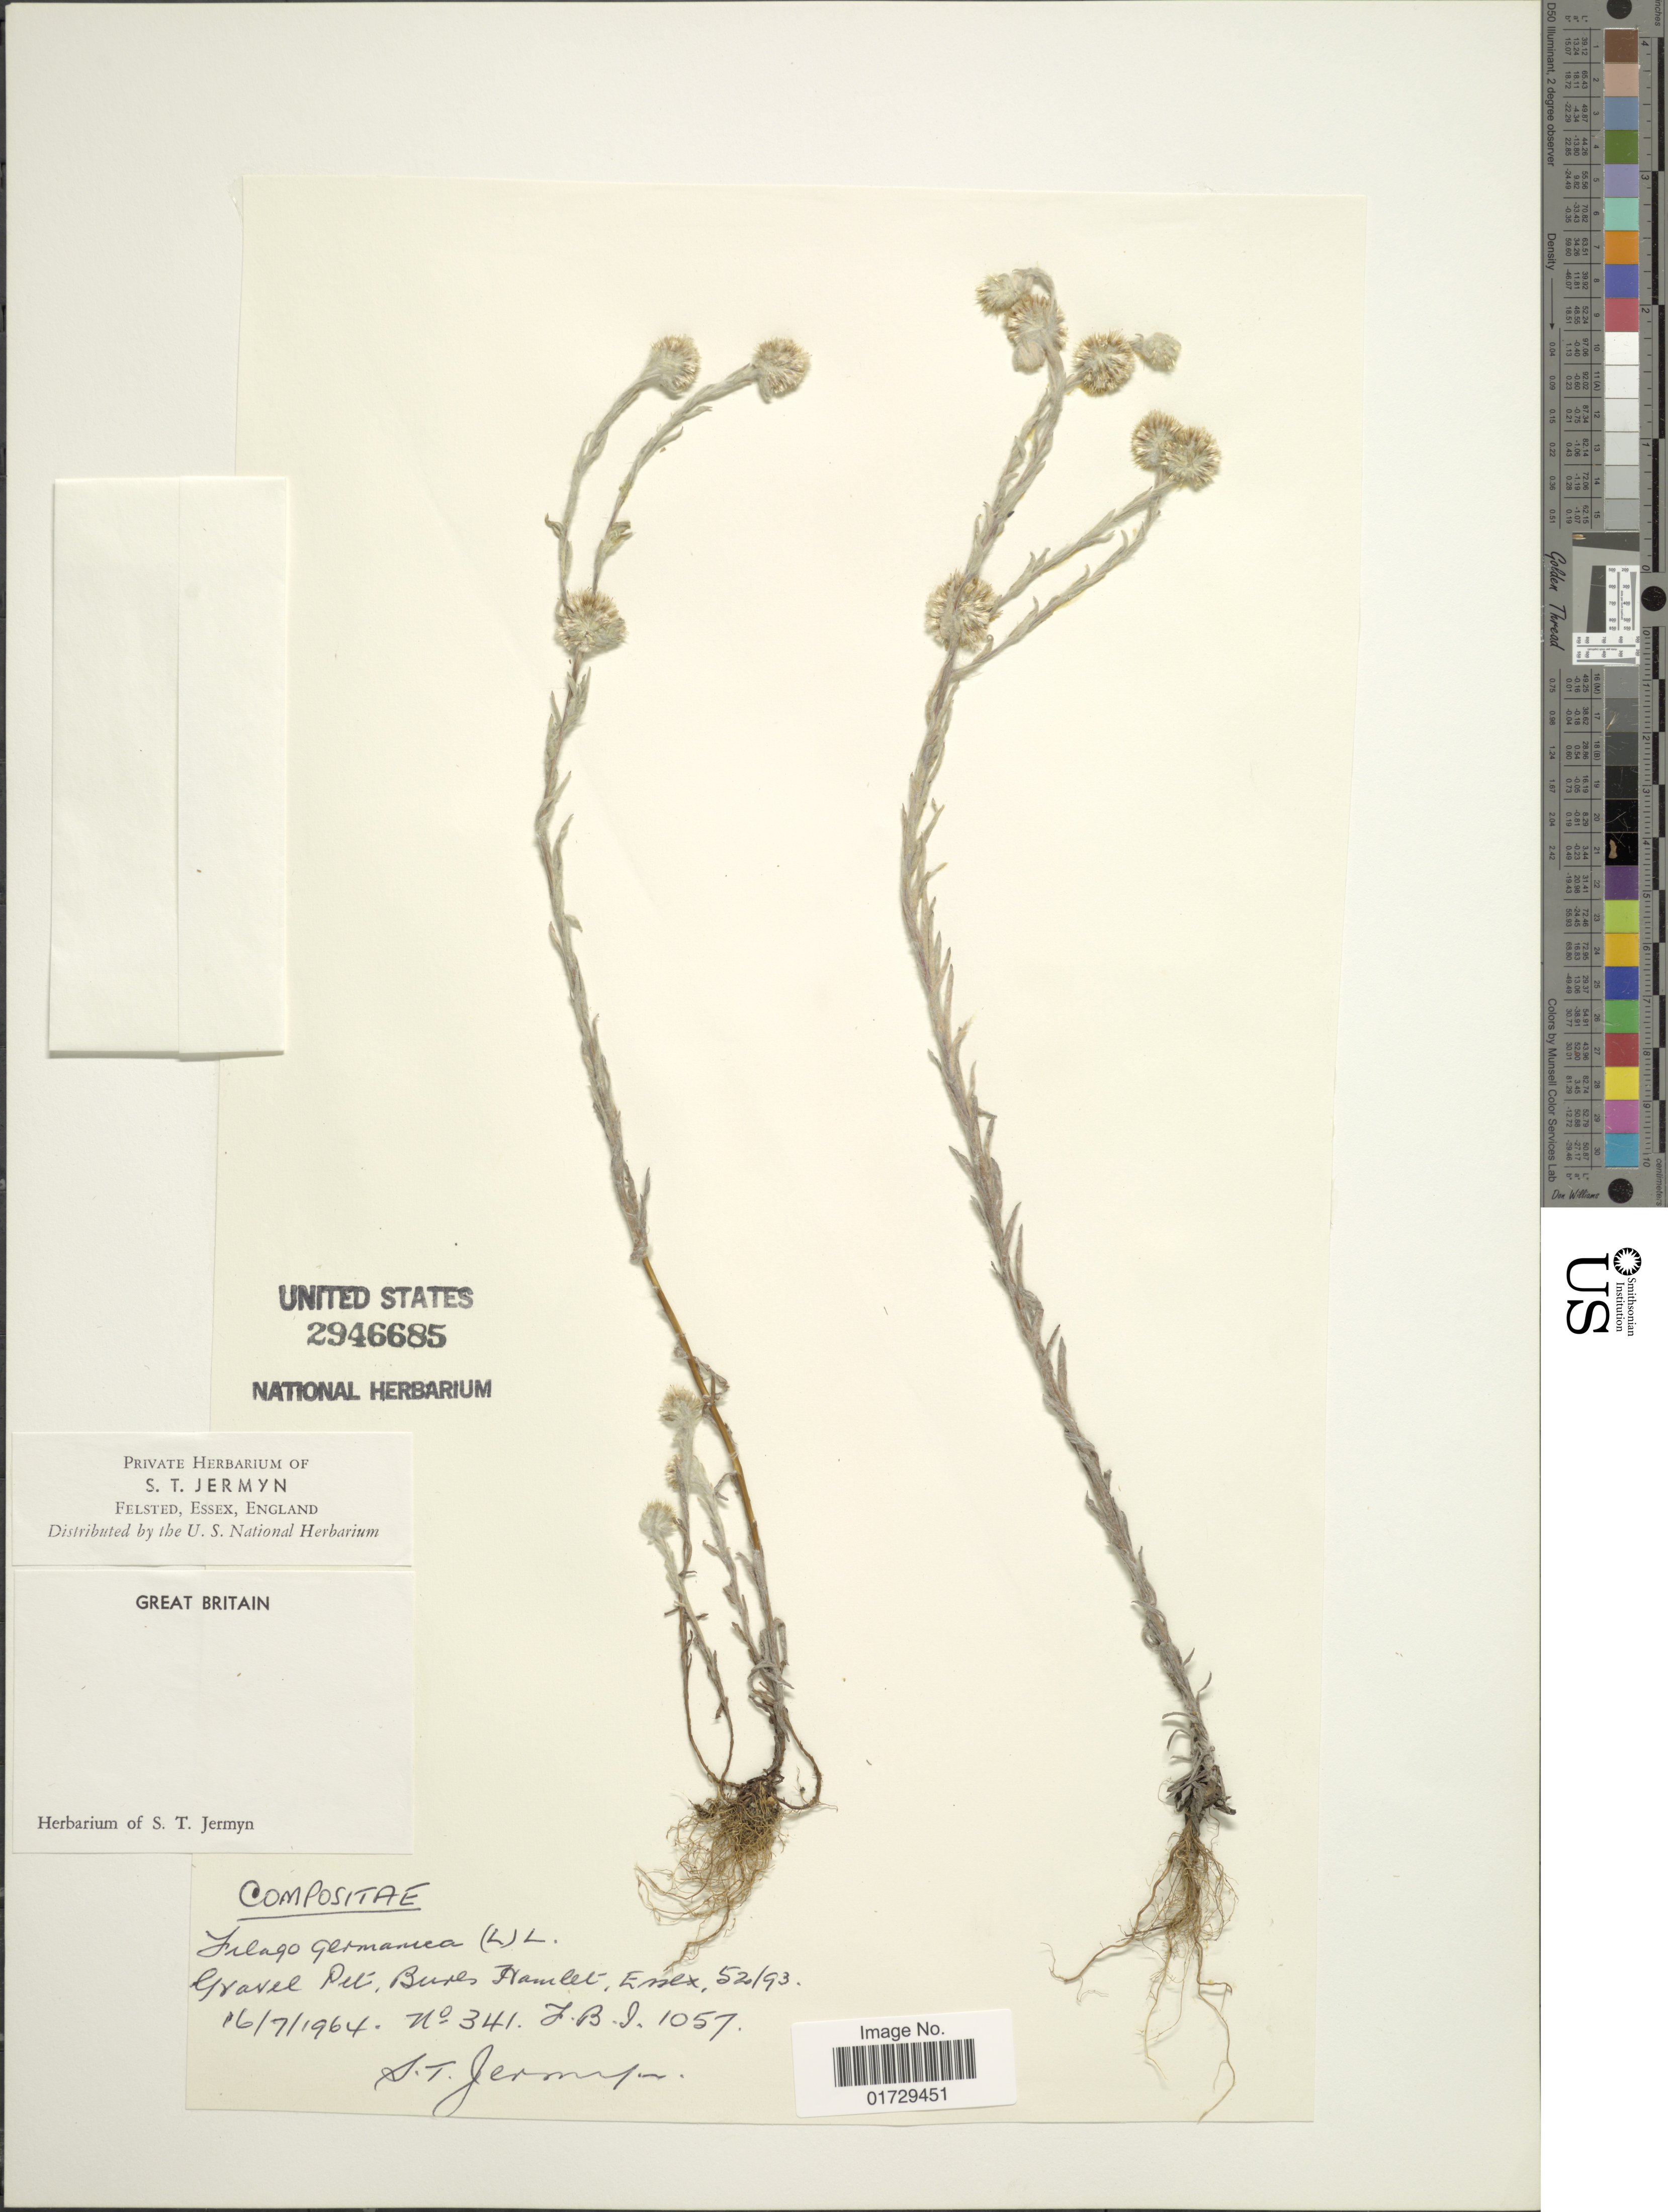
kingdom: Plantae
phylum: Tracheophyta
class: Magnoliopsida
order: Asterales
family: Asteraceae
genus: Filago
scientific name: Filago germanica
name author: (L.) Huds.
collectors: S. Jermyn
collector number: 341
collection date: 1964-07-16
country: United Kingdom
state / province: England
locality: Gravel Pet. Bures Hamlet, Essex, 52-93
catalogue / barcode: US 2946685